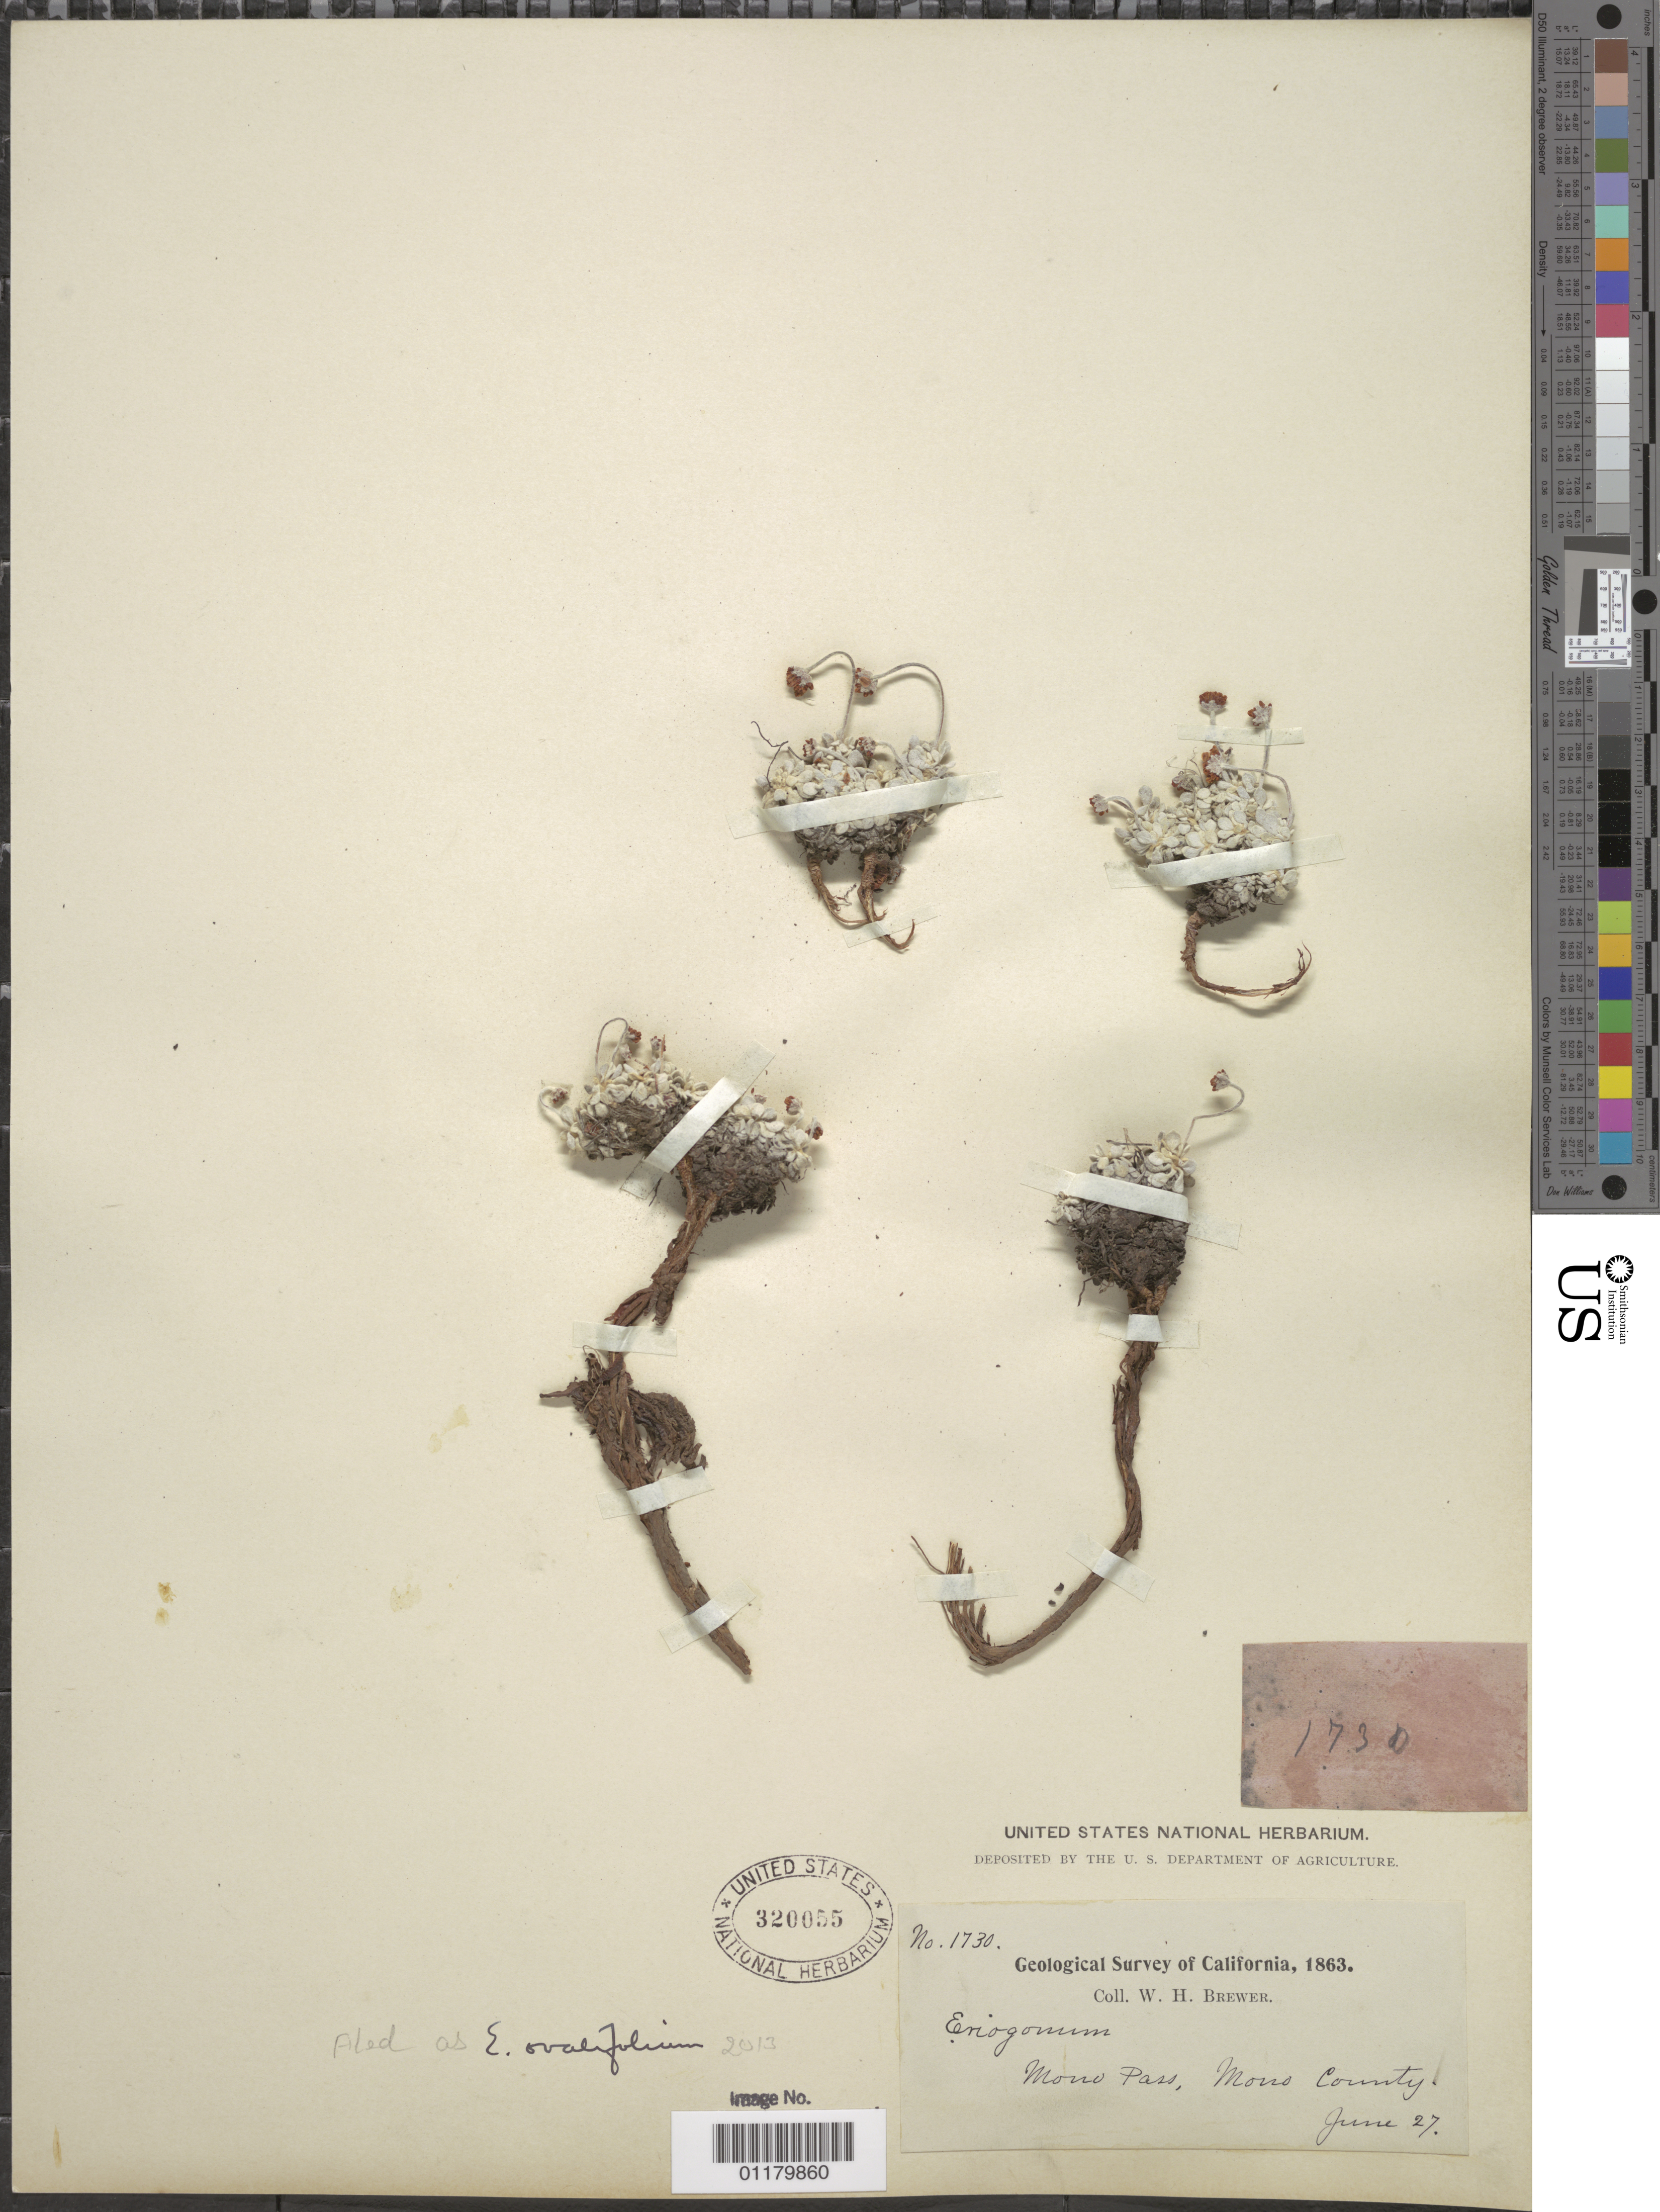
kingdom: Plantae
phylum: Tracheophyta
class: Magnoliopsida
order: Caryophyllales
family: Polygonaceae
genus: Eriogonum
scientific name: Eriogonum ovalifolium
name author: Nutt.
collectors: W. H. Brewer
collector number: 1730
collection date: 1863-06-27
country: United States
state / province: California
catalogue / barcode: US 320055